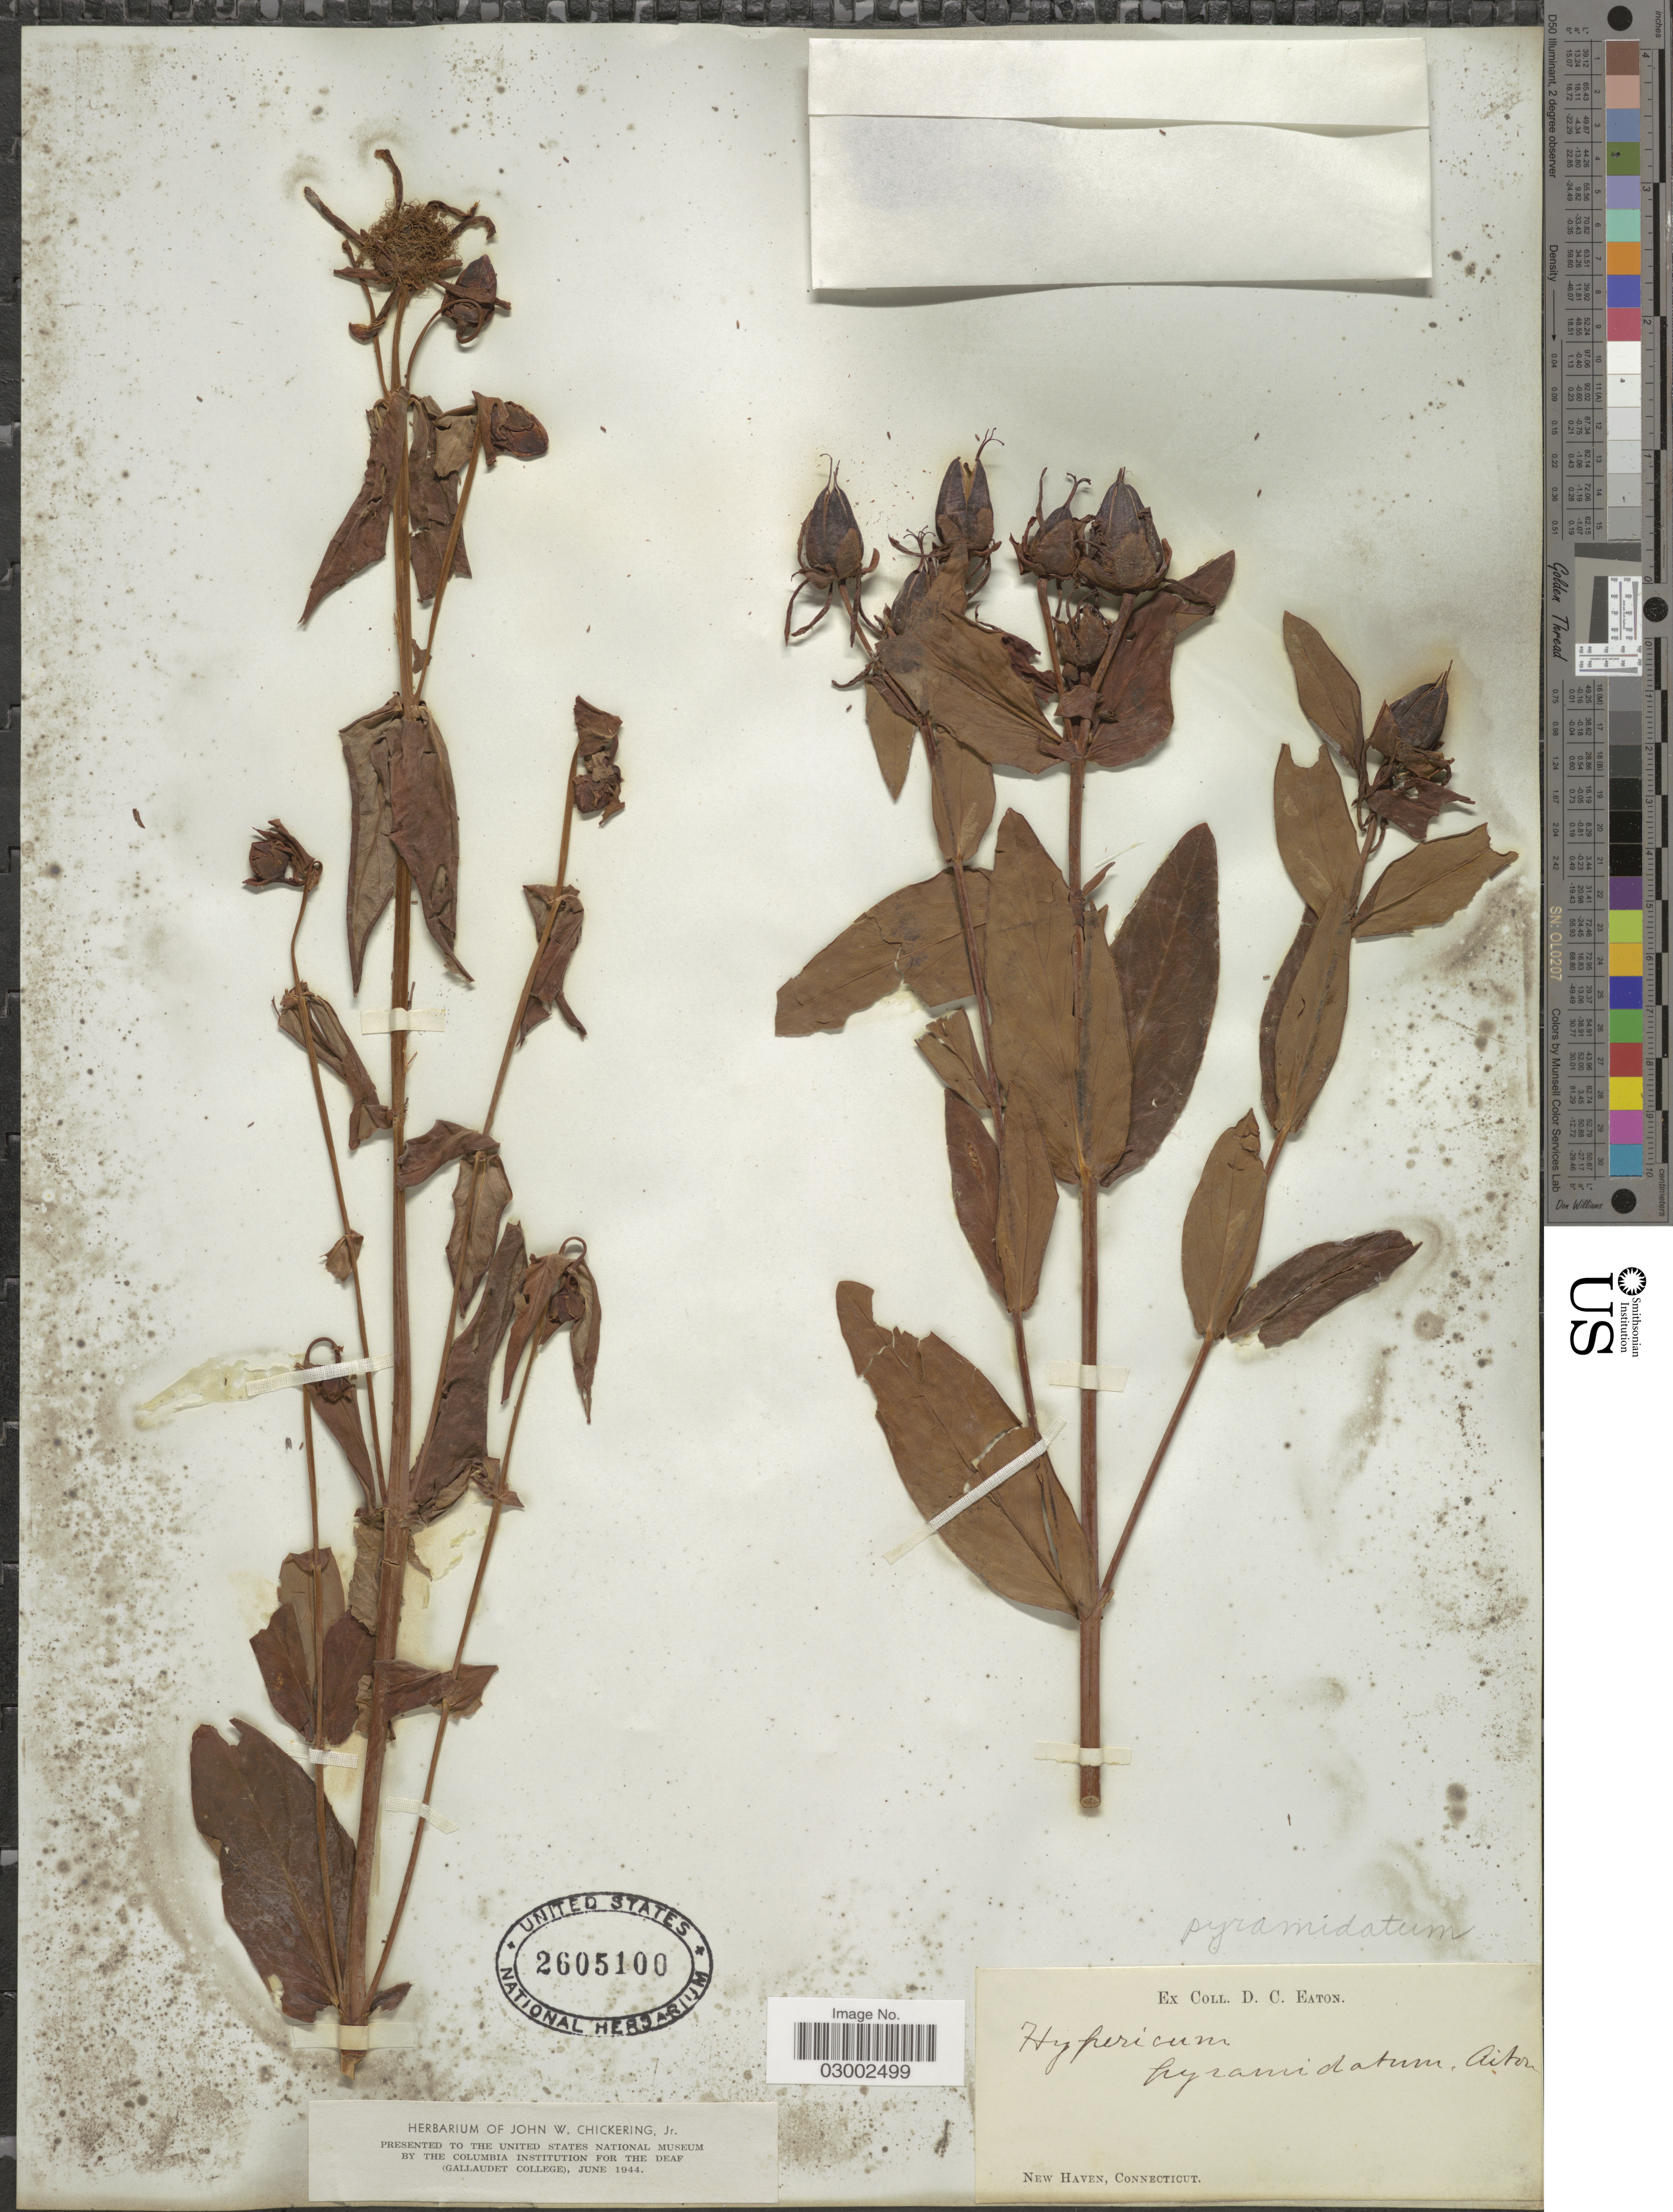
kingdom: Plantae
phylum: Tracheophyta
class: Magnoliopsida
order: Malpighiales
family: Hypericaceae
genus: Hypericum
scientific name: Hypericum ascyron subsp. pyramidatum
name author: (Aiton) N. Robson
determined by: Strong, Mark T., (BOT), Smithsonian Institution - National Museum of Natural History (UNITED STATES)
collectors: D. Eaton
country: United States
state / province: Connecticut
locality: New Haven.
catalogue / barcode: US 2605100